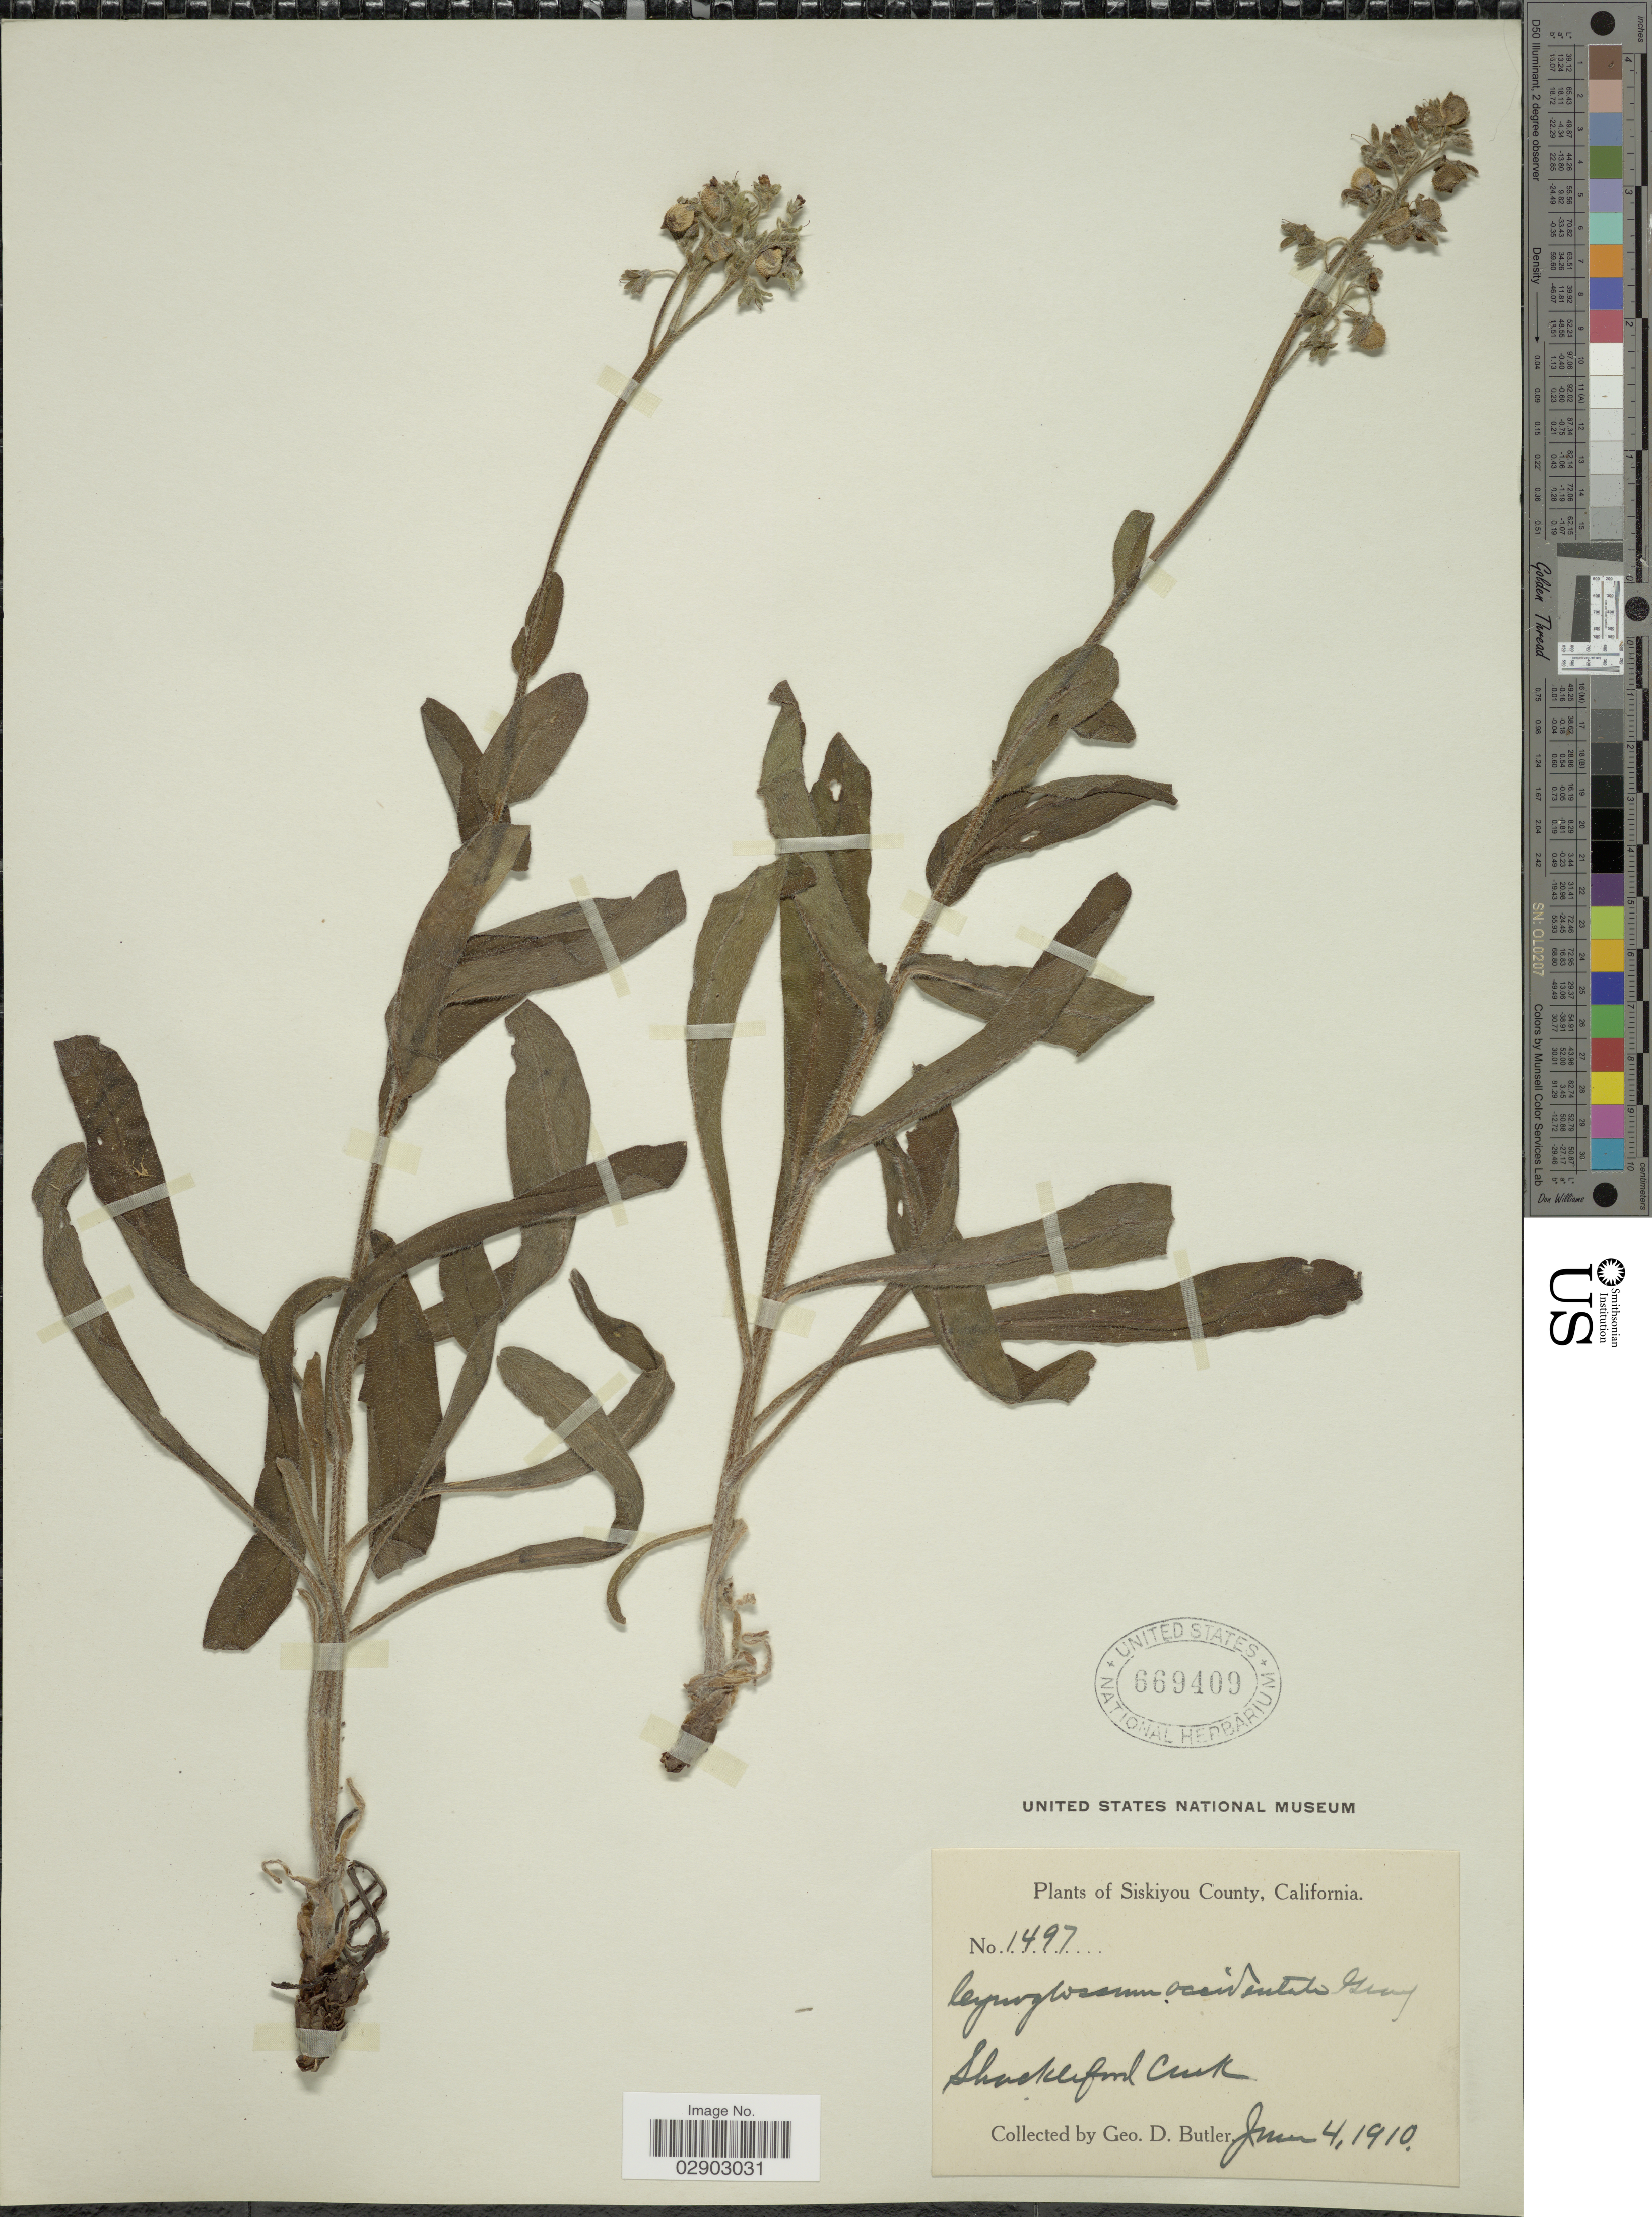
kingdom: Plantae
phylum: Tracheophyta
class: Magnoliopsida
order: Boraginales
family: Boraginaceae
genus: Cynoglossum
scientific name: Cynoglossum occidentale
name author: A. Gray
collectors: G. D. Butler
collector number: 1497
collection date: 1910-06-04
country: United States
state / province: California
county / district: Siskiyou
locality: Siskiyou County. Shackleford Creek.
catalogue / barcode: US 669409